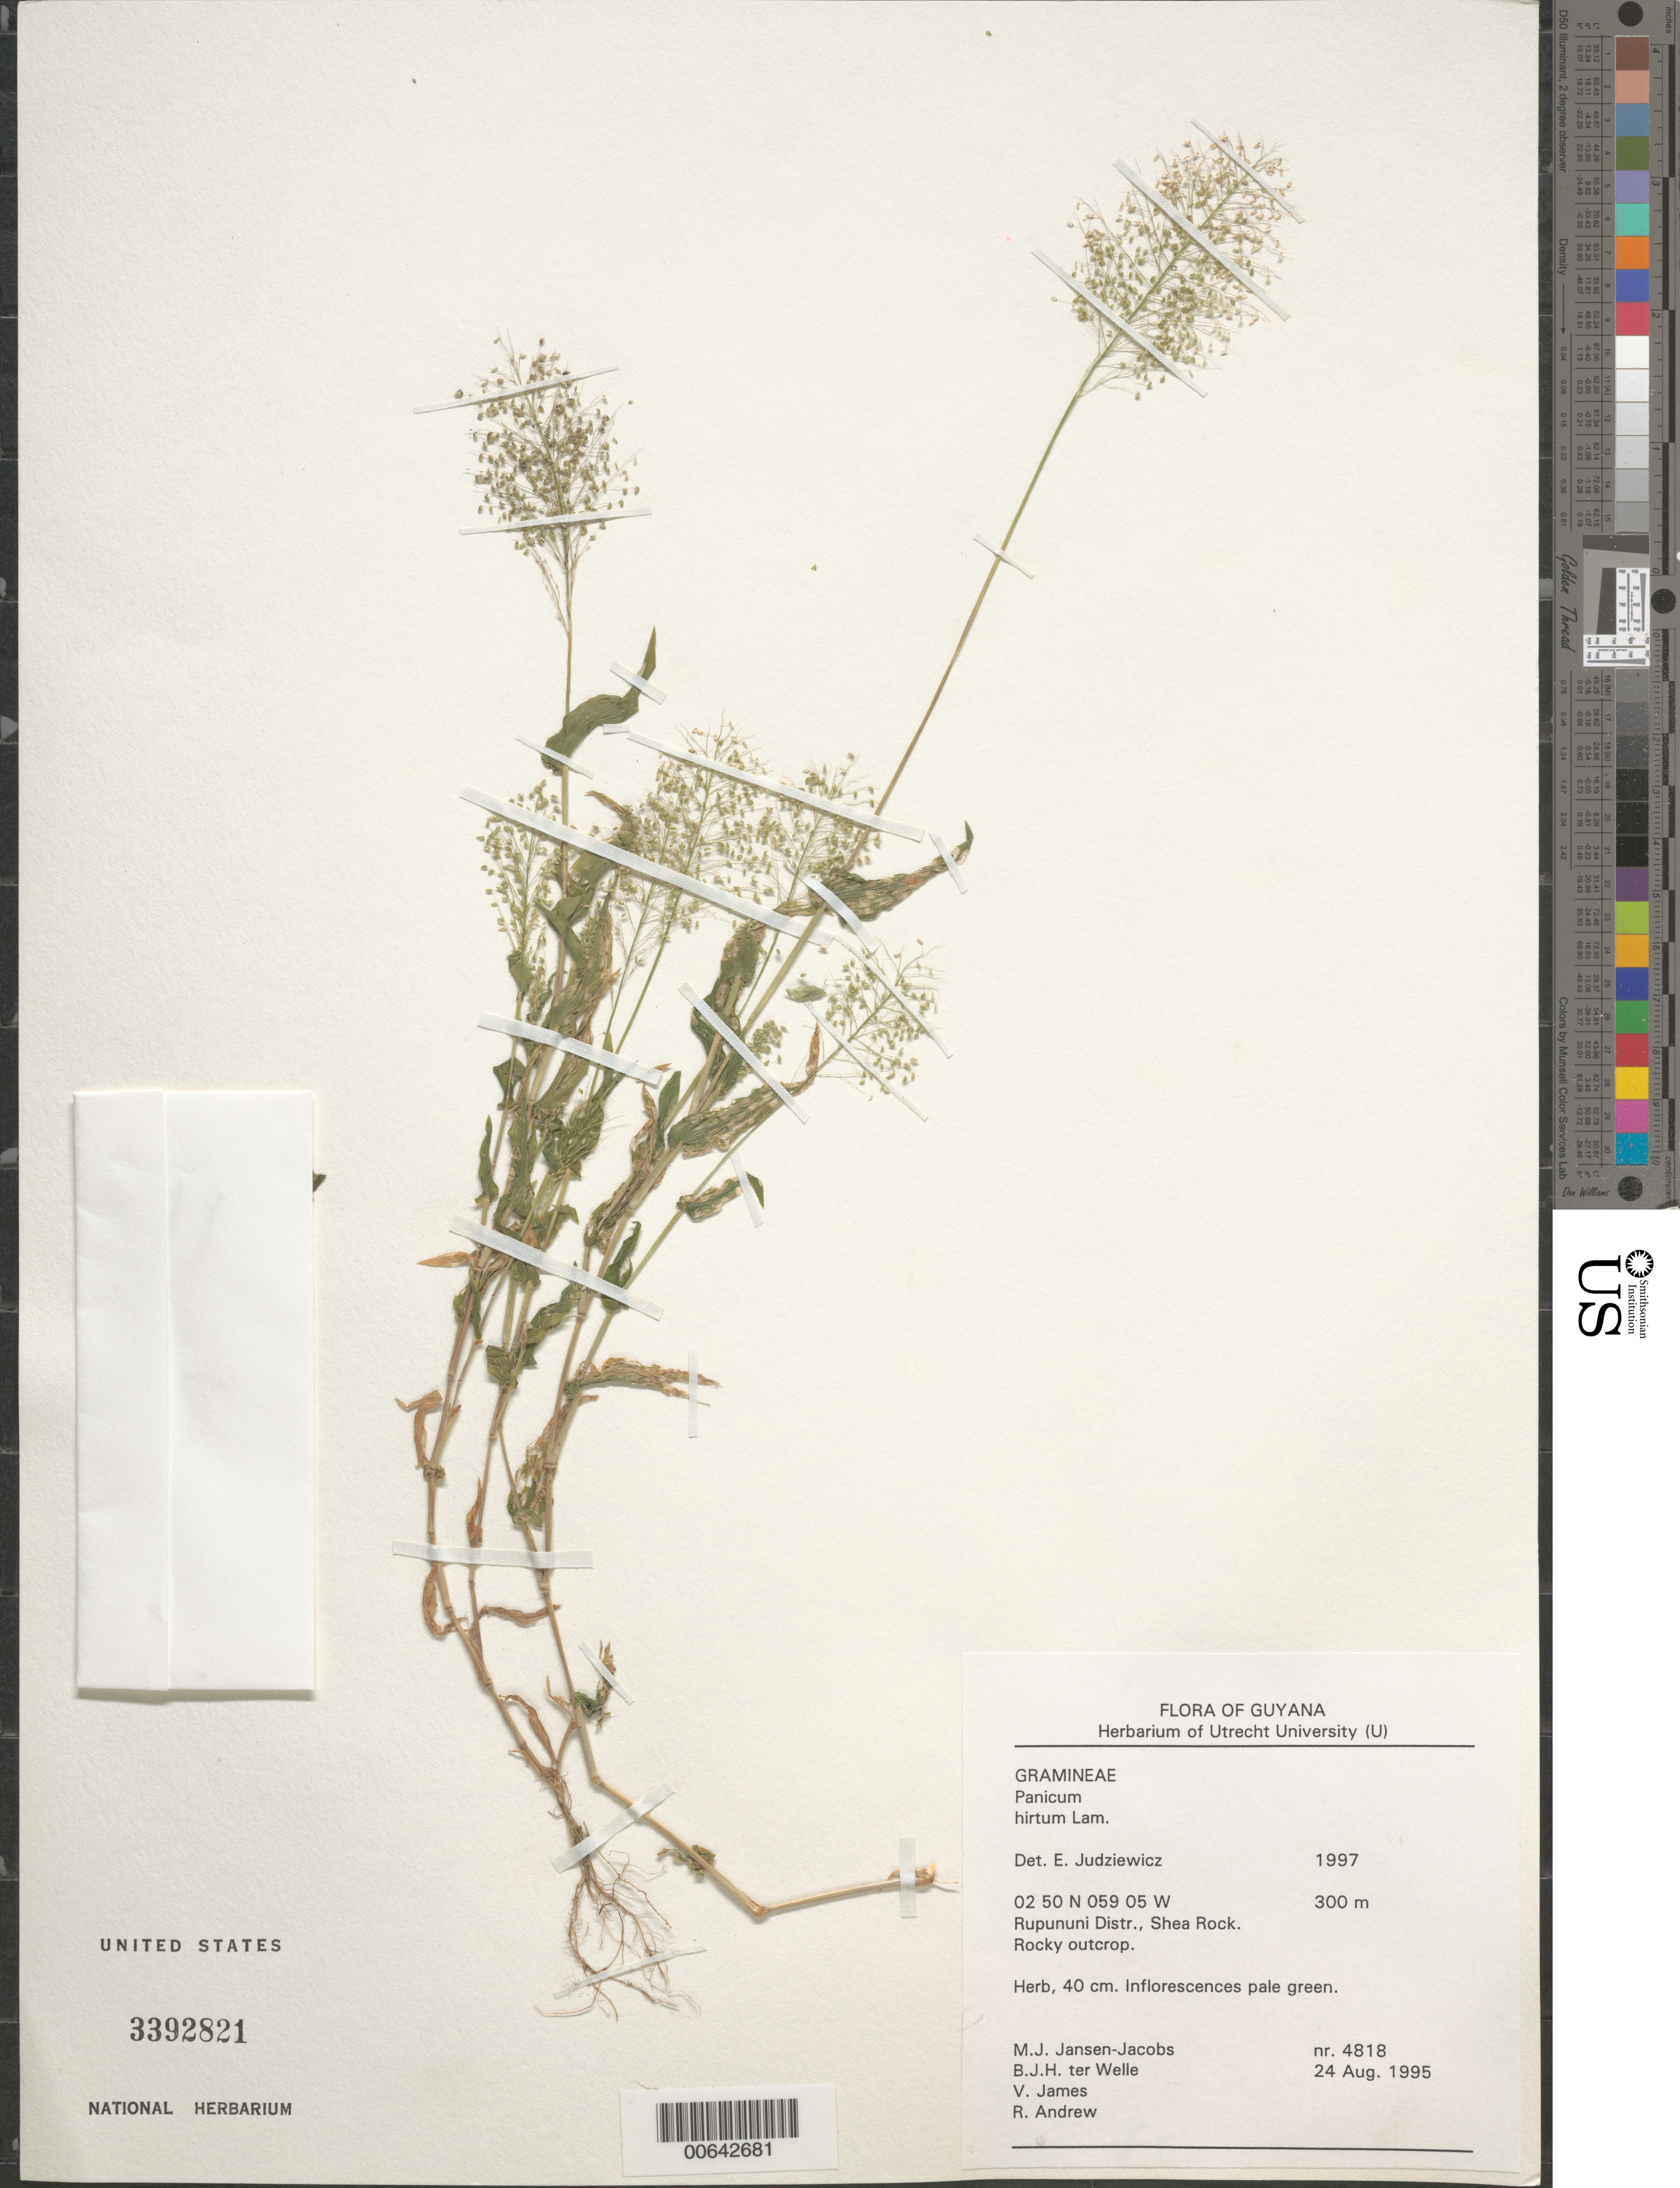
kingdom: Plantae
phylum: Tracheophyta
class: Liliopsida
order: Poales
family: Poaceae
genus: Panicum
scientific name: Panicum hirtum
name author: Lam.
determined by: Judziewicz, E. J.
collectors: M. J. Jansen-Jacobs, B. Welle, V. James & R. Andrew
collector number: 4818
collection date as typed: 24-Aug-95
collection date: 1995-08-24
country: Guyana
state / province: U. Takutu-U. Essequibo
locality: Shea Rock, Rupununi Dist.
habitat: Rocky outcrop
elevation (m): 300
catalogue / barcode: US 3392821